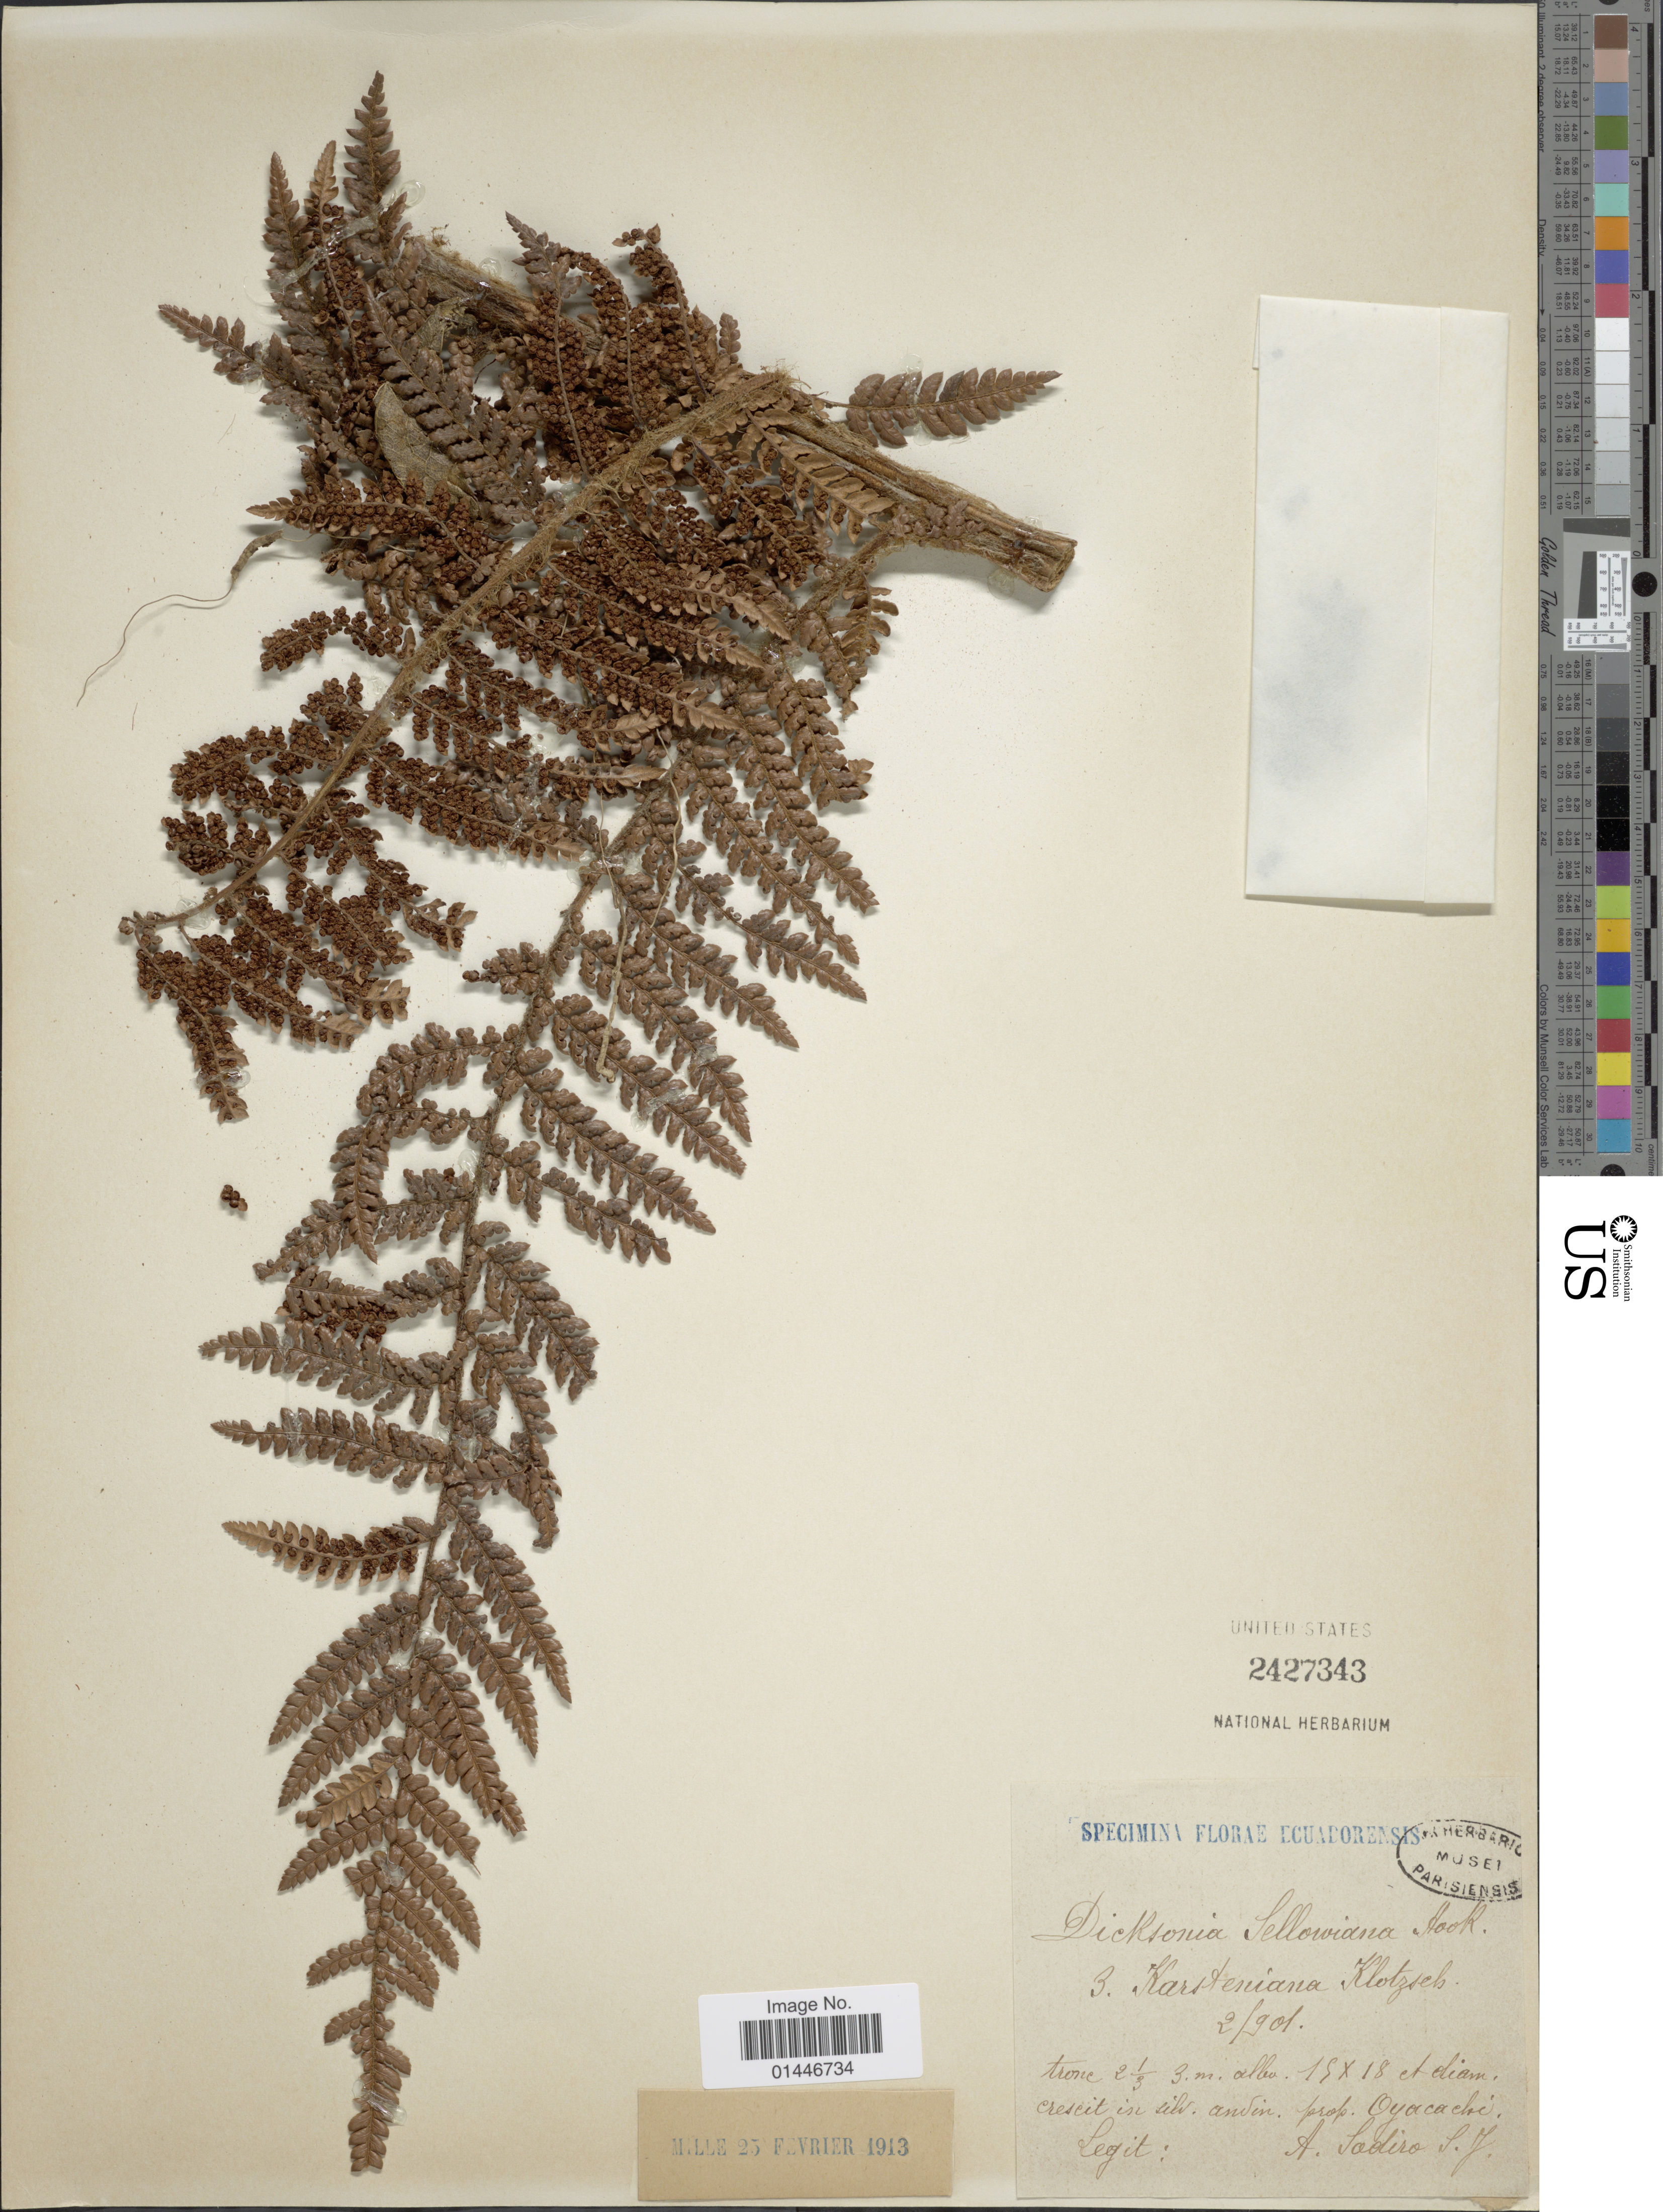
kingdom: Plantae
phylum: Tracheophyta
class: Polypodiopsida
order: Cyatheales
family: Dicksoniaceae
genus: Dicksonia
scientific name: Dicksonia karsteniana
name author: Klotzsch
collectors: L. Sodiro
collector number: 3?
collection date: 1901-02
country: Ecuador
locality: Prop. Oyacachi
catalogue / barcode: US 2427343